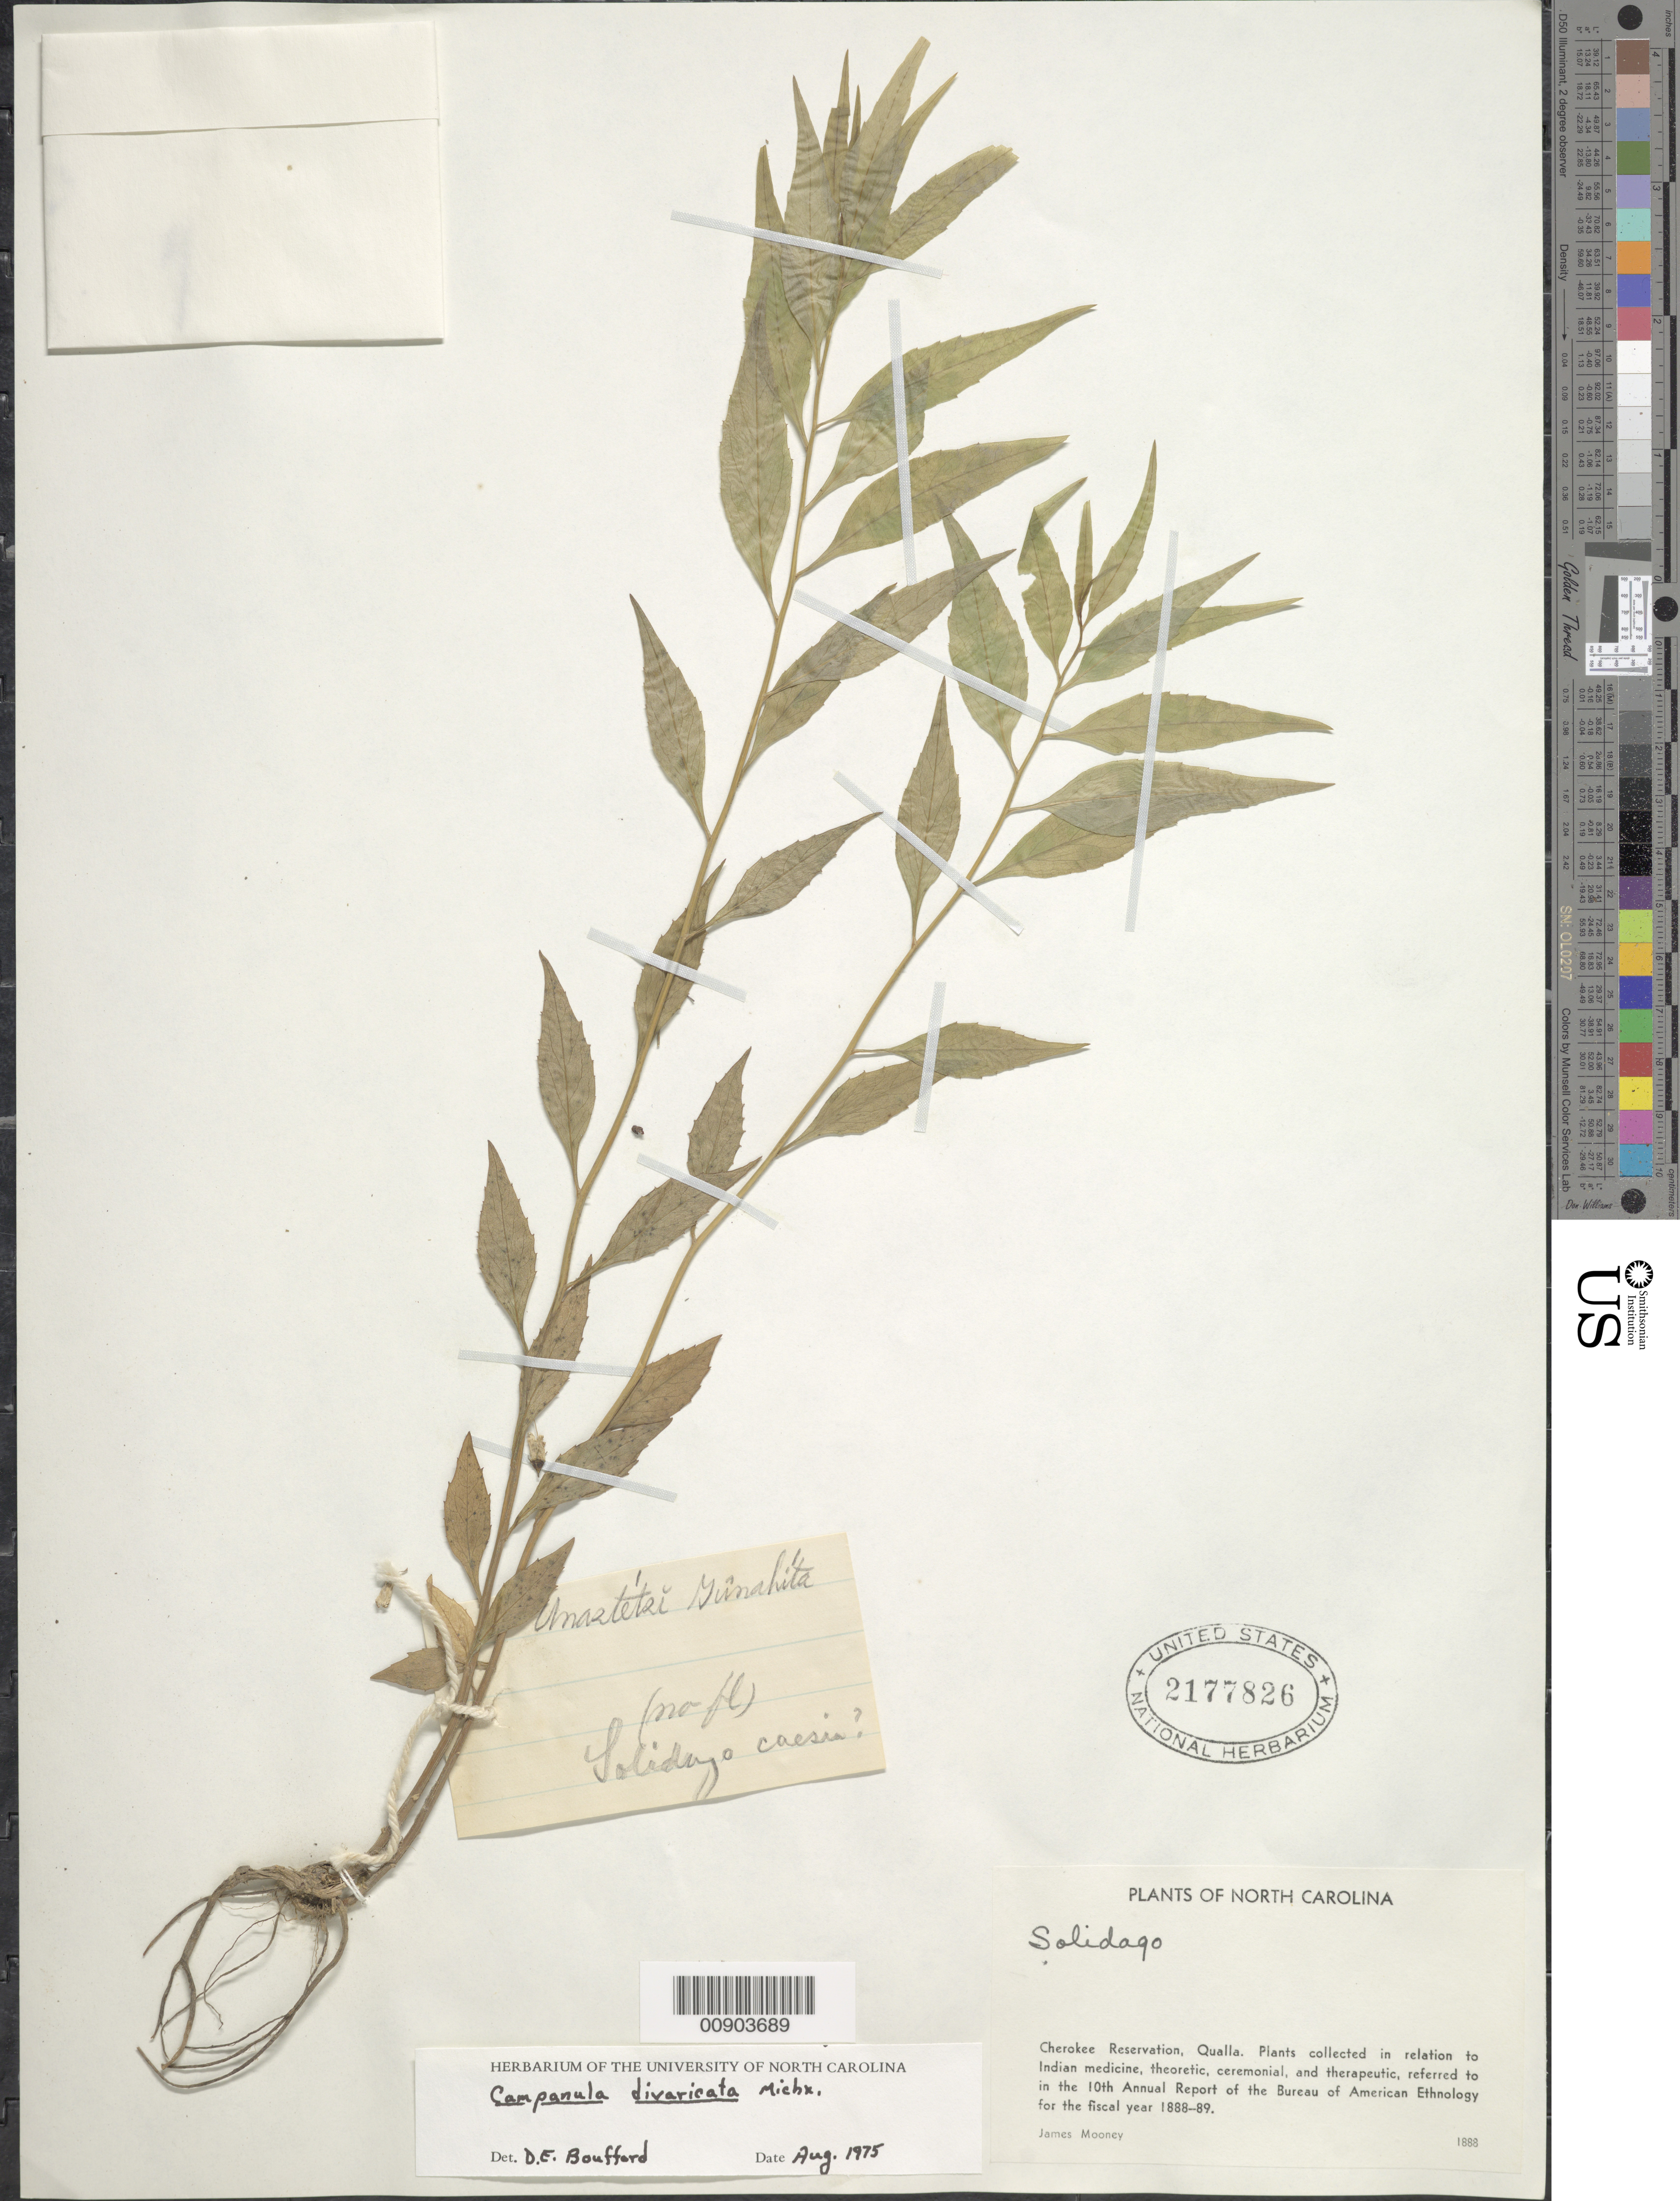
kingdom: Plantae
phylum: Tracheophyta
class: Magnoliopsida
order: Asterales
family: Campanulaceae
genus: Campanula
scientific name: Campanula divaricata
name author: Michx.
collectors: J. Mooney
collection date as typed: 1888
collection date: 1888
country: United States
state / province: North Carolina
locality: Cherokee Reservation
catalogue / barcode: US 2177826